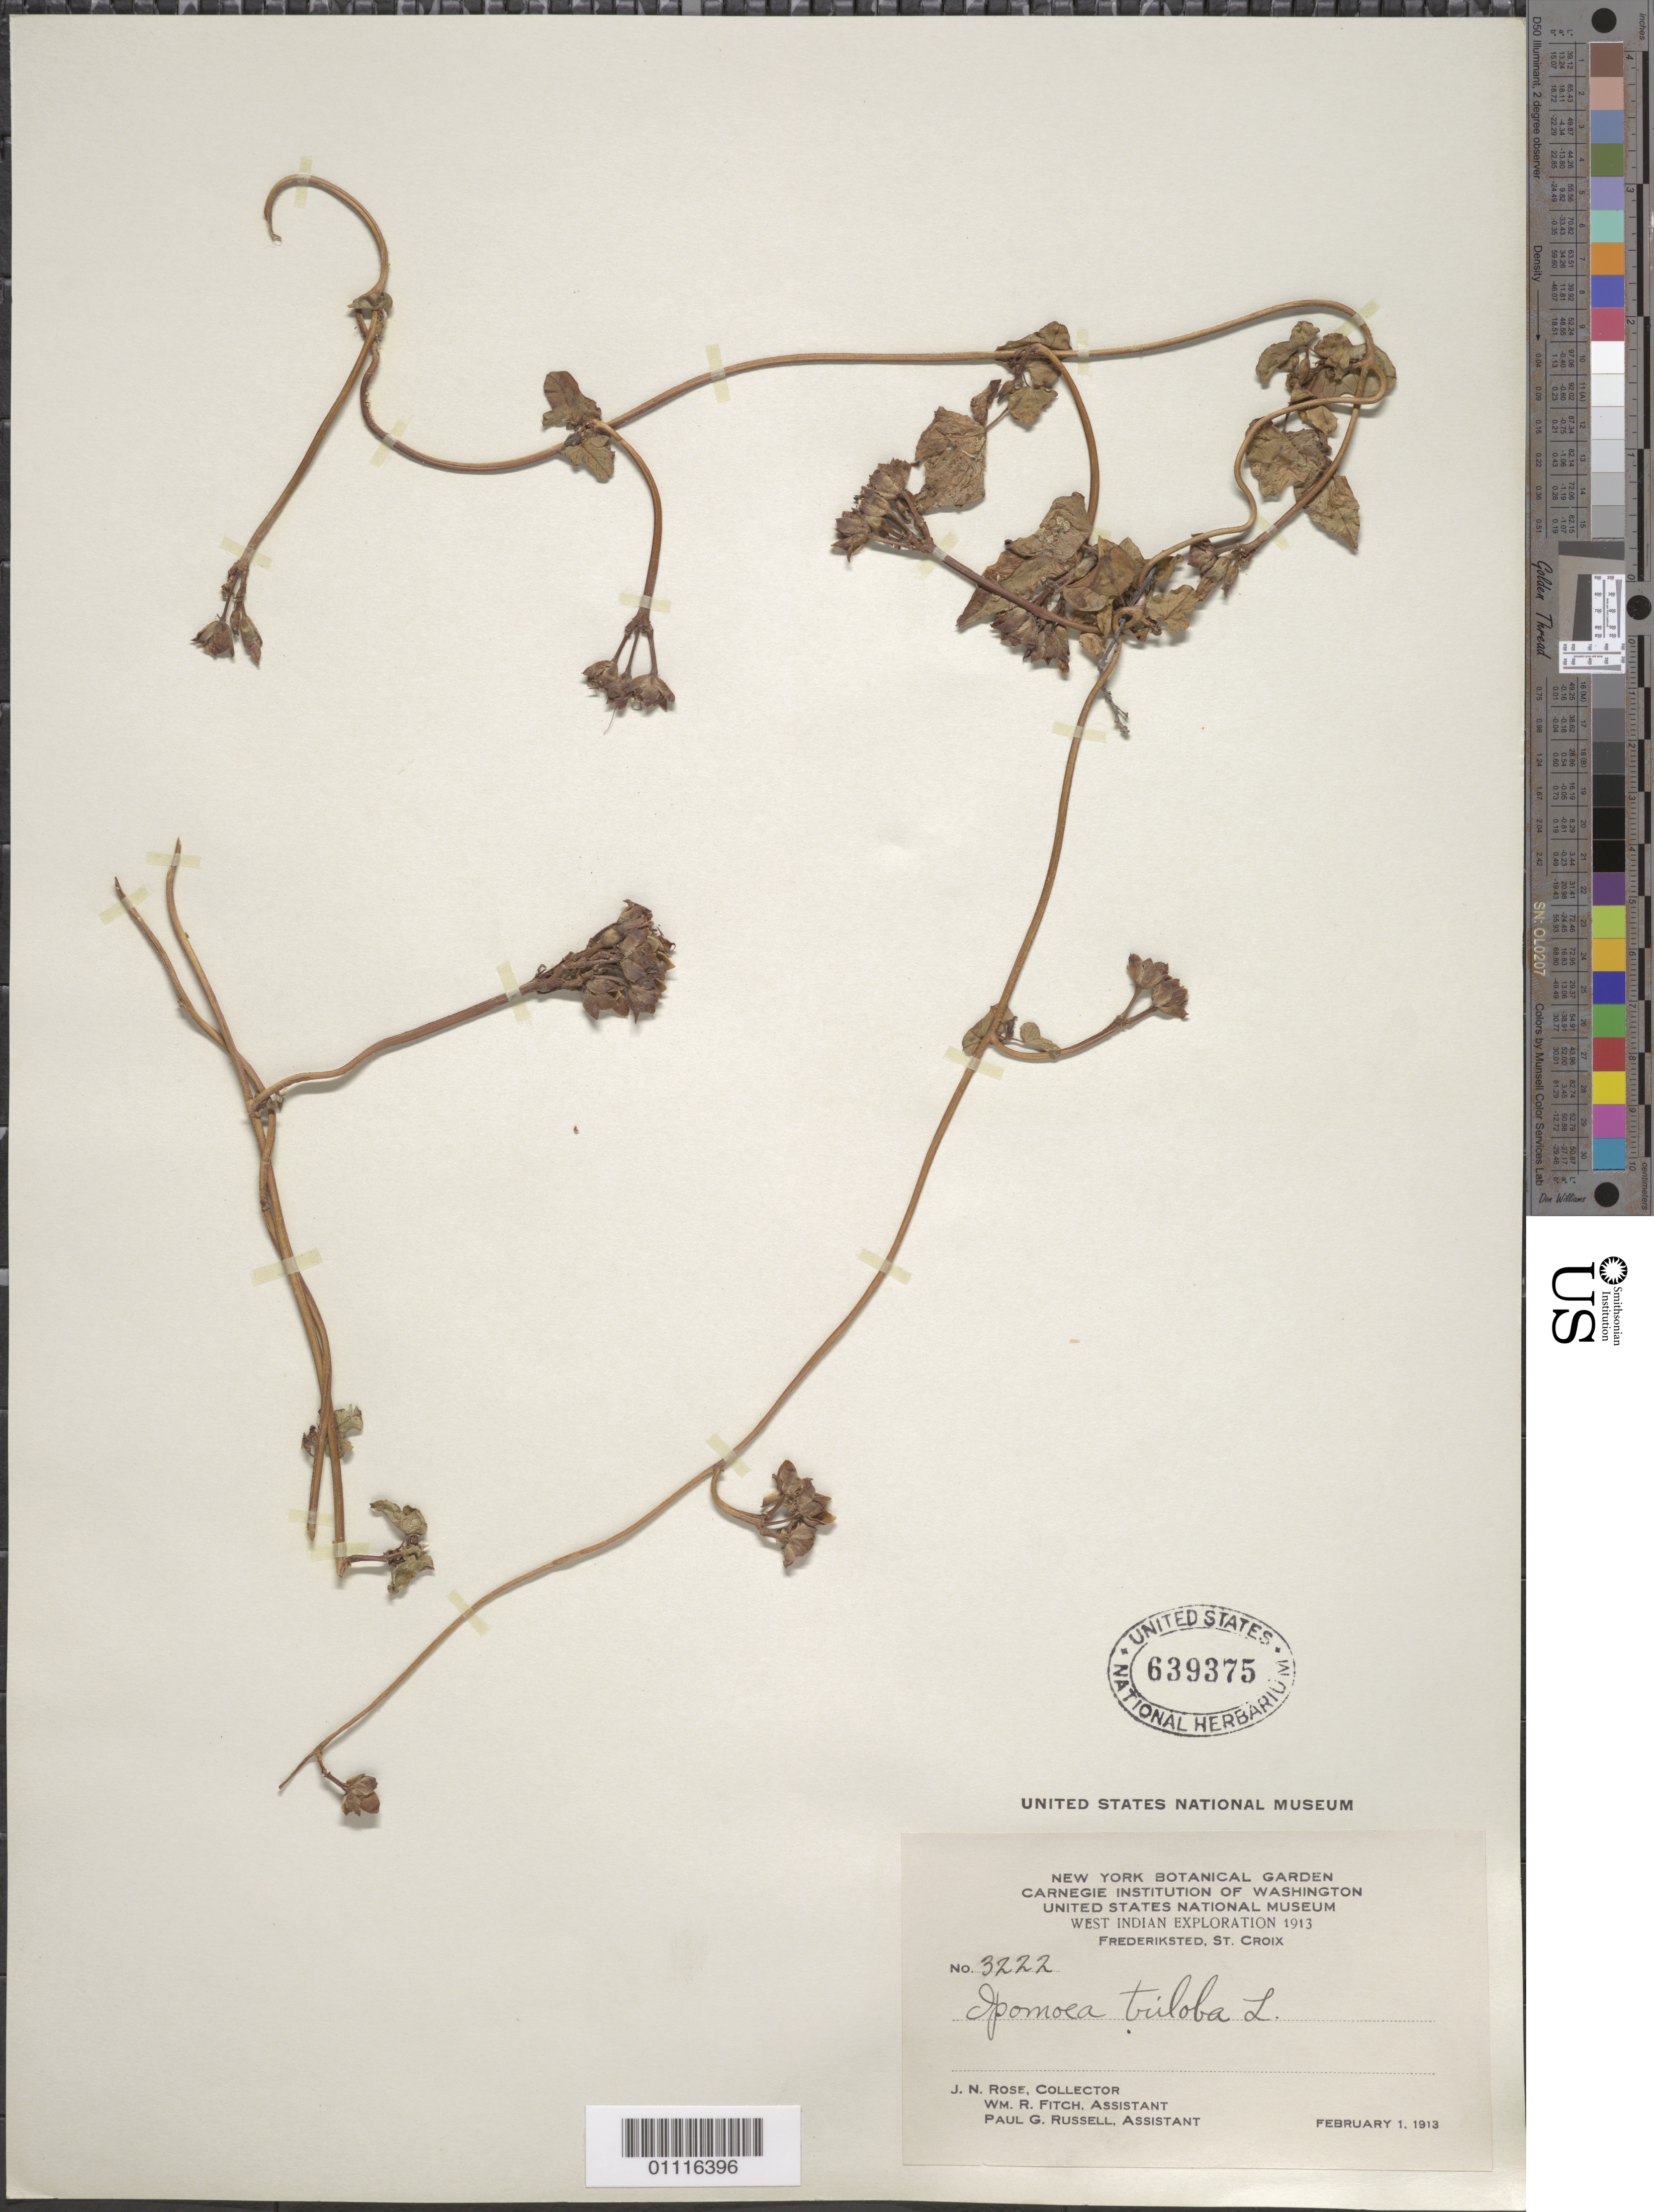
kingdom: Plantae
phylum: Tracheophyta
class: Magnoliopsida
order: Solanales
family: Convolvulaceae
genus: Ipomoea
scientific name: Ipomoea triloba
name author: L.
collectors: J. N. Rose, W. R. Fitch & P. G. Russell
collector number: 3222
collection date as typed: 01 Feb 1913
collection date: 1913-02-01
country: U.S. Virgin Islands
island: St. Croix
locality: Frederiksted.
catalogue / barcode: US 639375